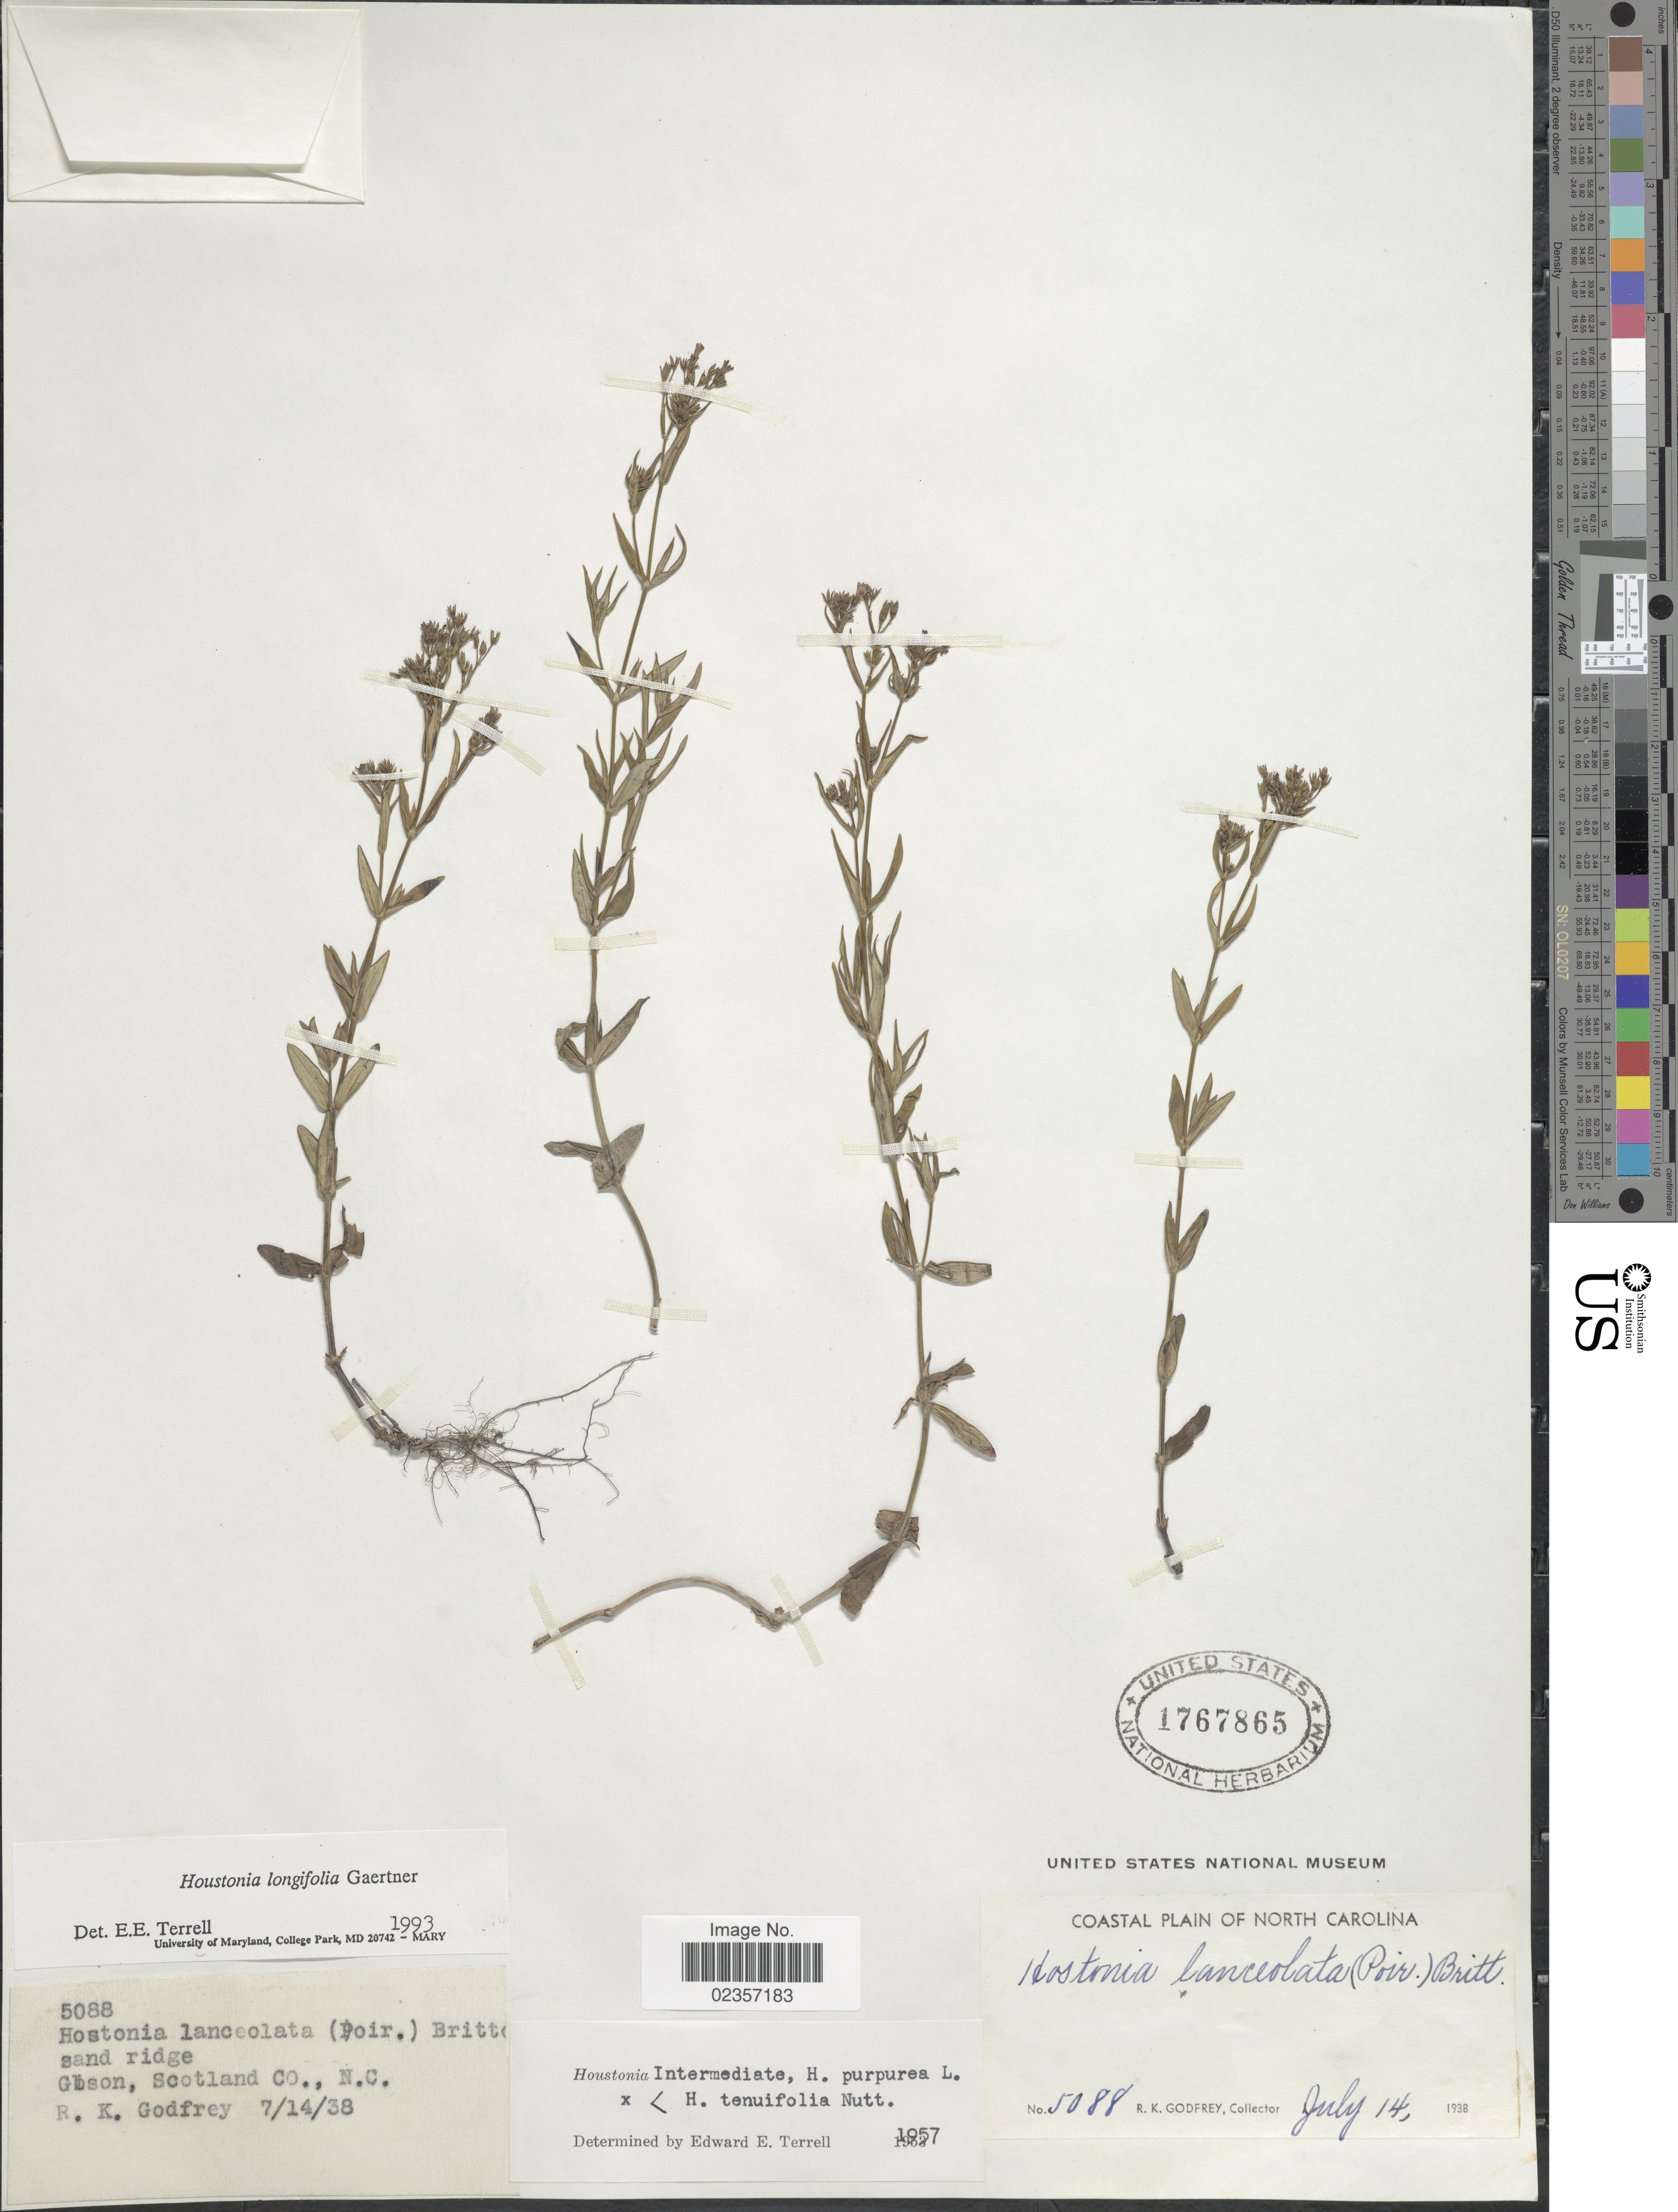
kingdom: Plantae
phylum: Tracheophyta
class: Magnoliopsida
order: Gentianales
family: Rubiaceae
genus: Houstonia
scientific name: Houstonia longifolia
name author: Gaertn.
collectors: R. K. Godfrey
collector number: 5088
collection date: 1938-07-14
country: United States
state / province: North Carolina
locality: Coastal Plain of North Carolina, Sand ridge, Gibson, Scotland Co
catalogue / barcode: US 1767865